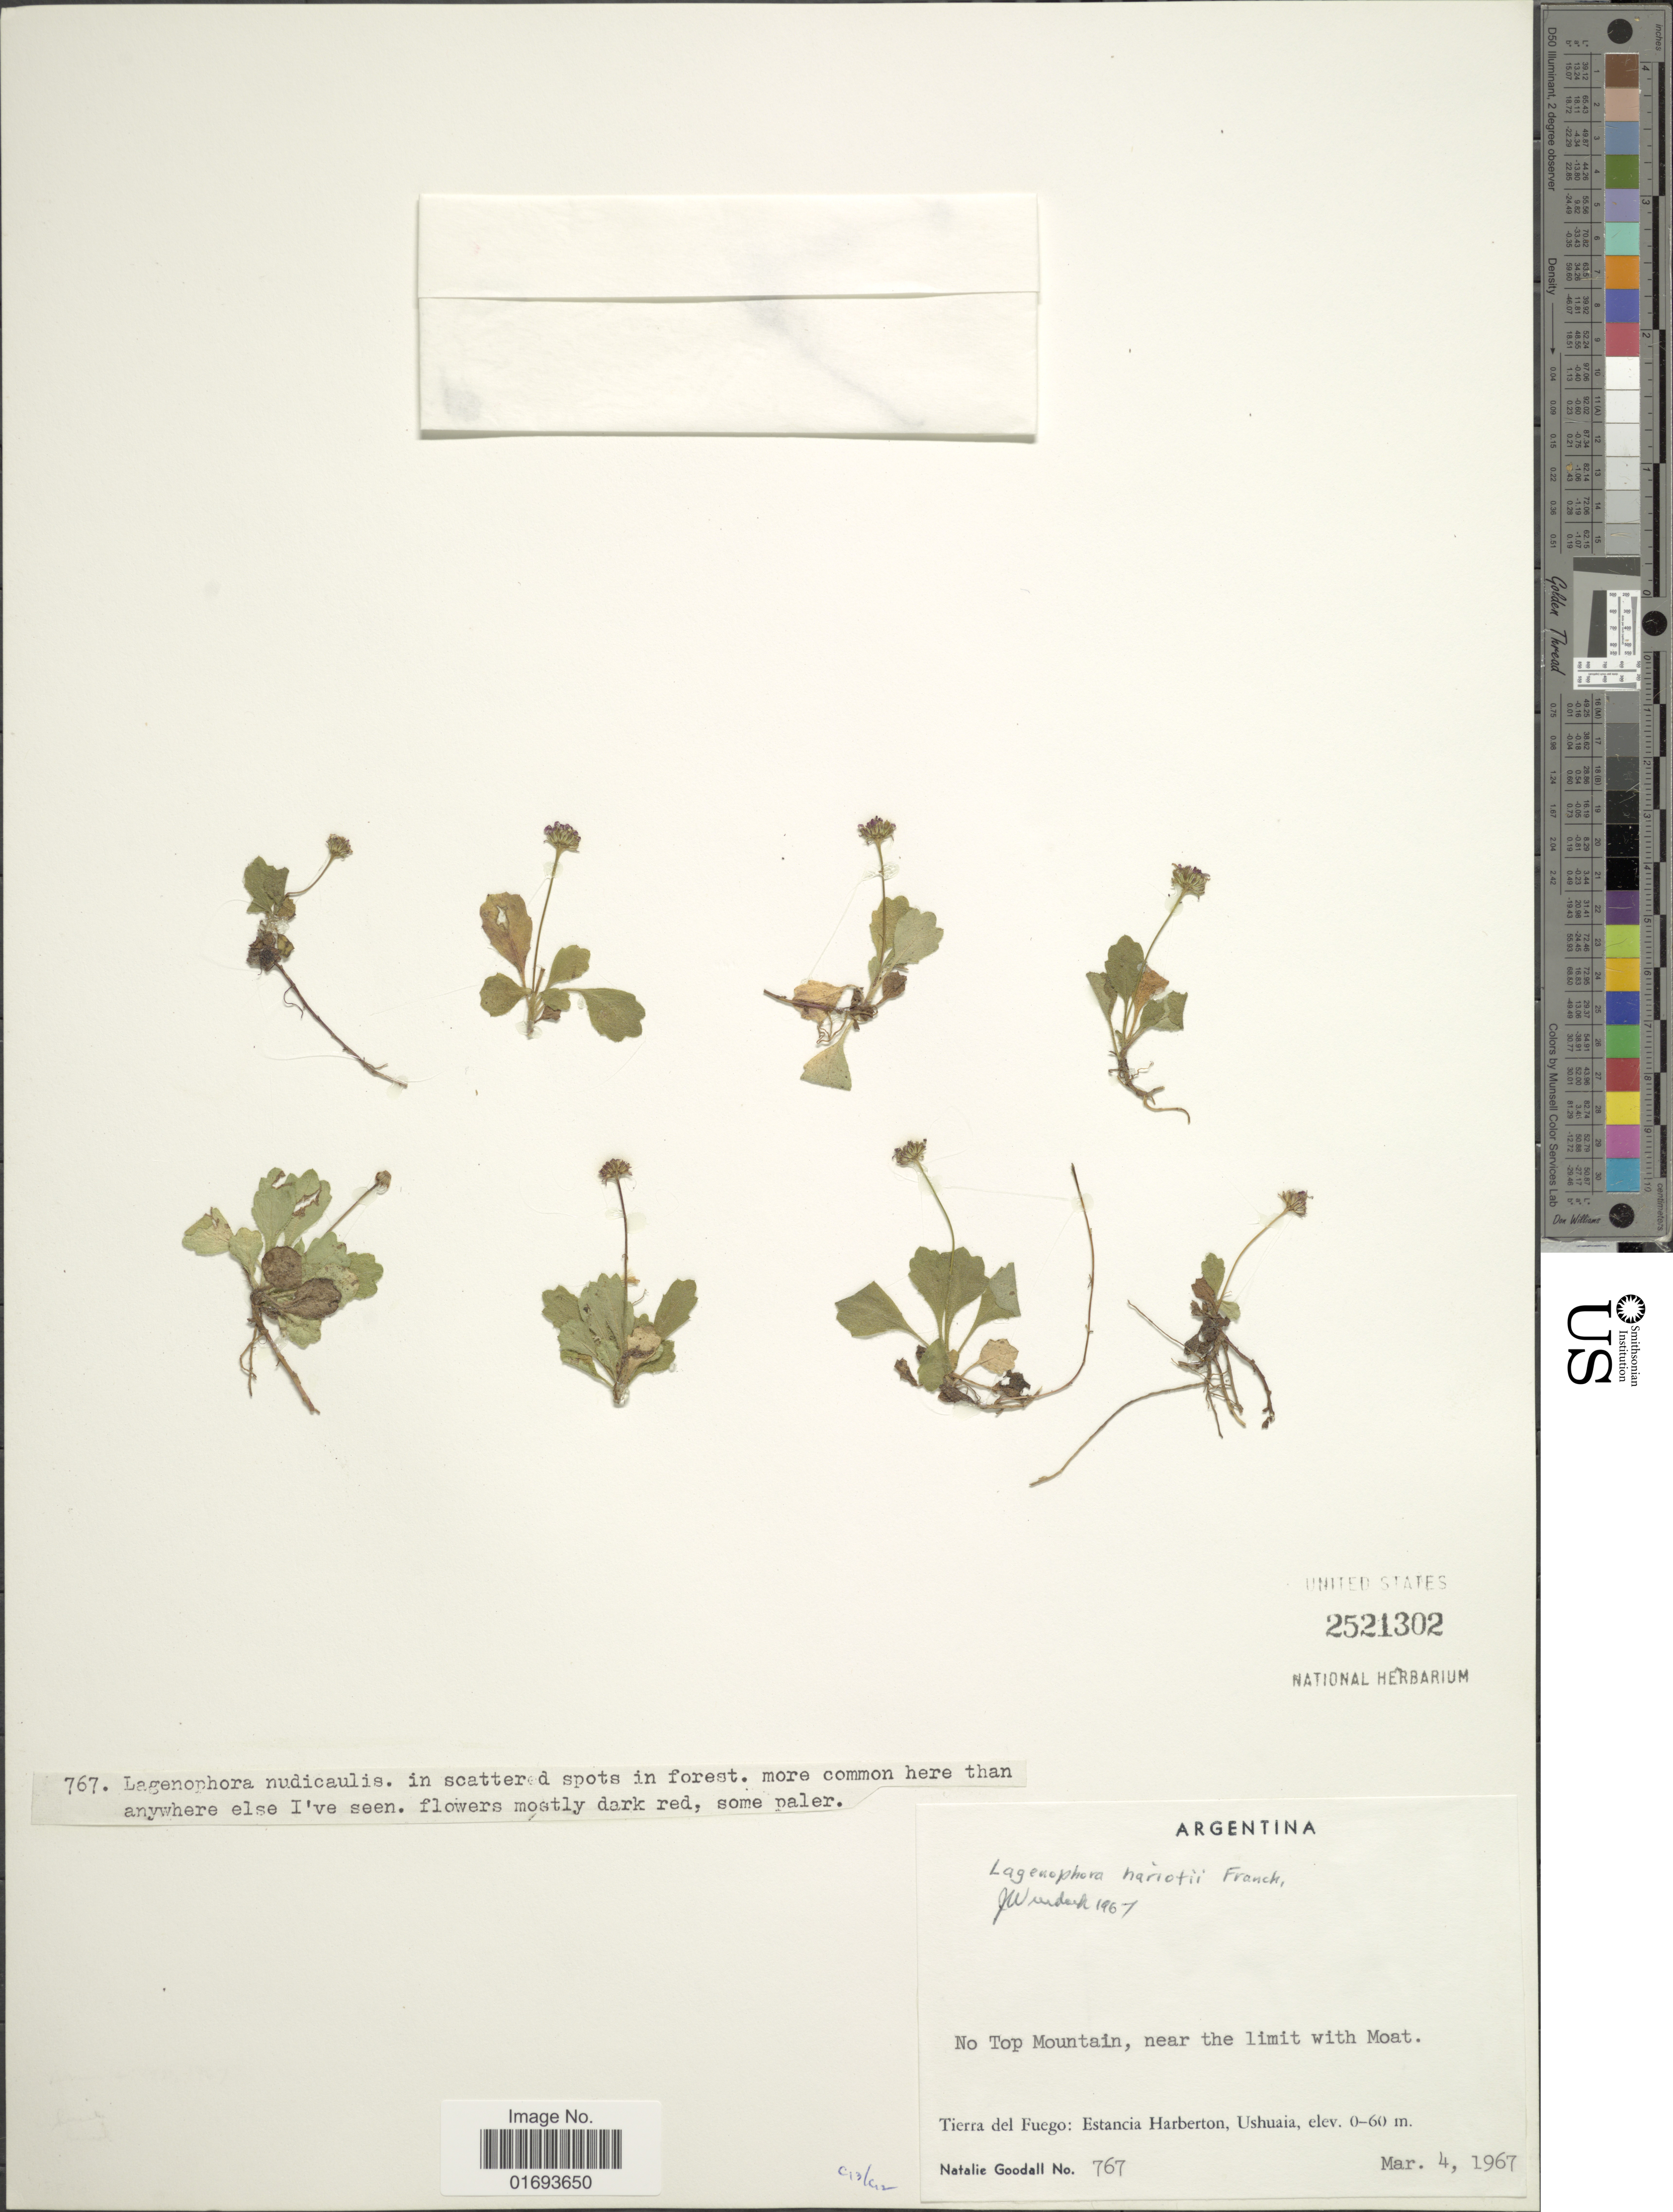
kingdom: Plantae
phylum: Tracheophyta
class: Magnoliopsida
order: Asterales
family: Asteraceae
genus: Lagenophora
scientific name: Lagenophora hariotii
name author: Franch.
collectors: N. Goodall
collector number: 767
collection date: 1967-03-04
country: Argentina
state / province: Tierra del Fuego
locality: Argentina. Tierra del Fuego: Estancia Harberton, Ushuaia. No Top Mountain, near the limit with Moat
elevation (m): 0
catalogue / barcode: US 2521302